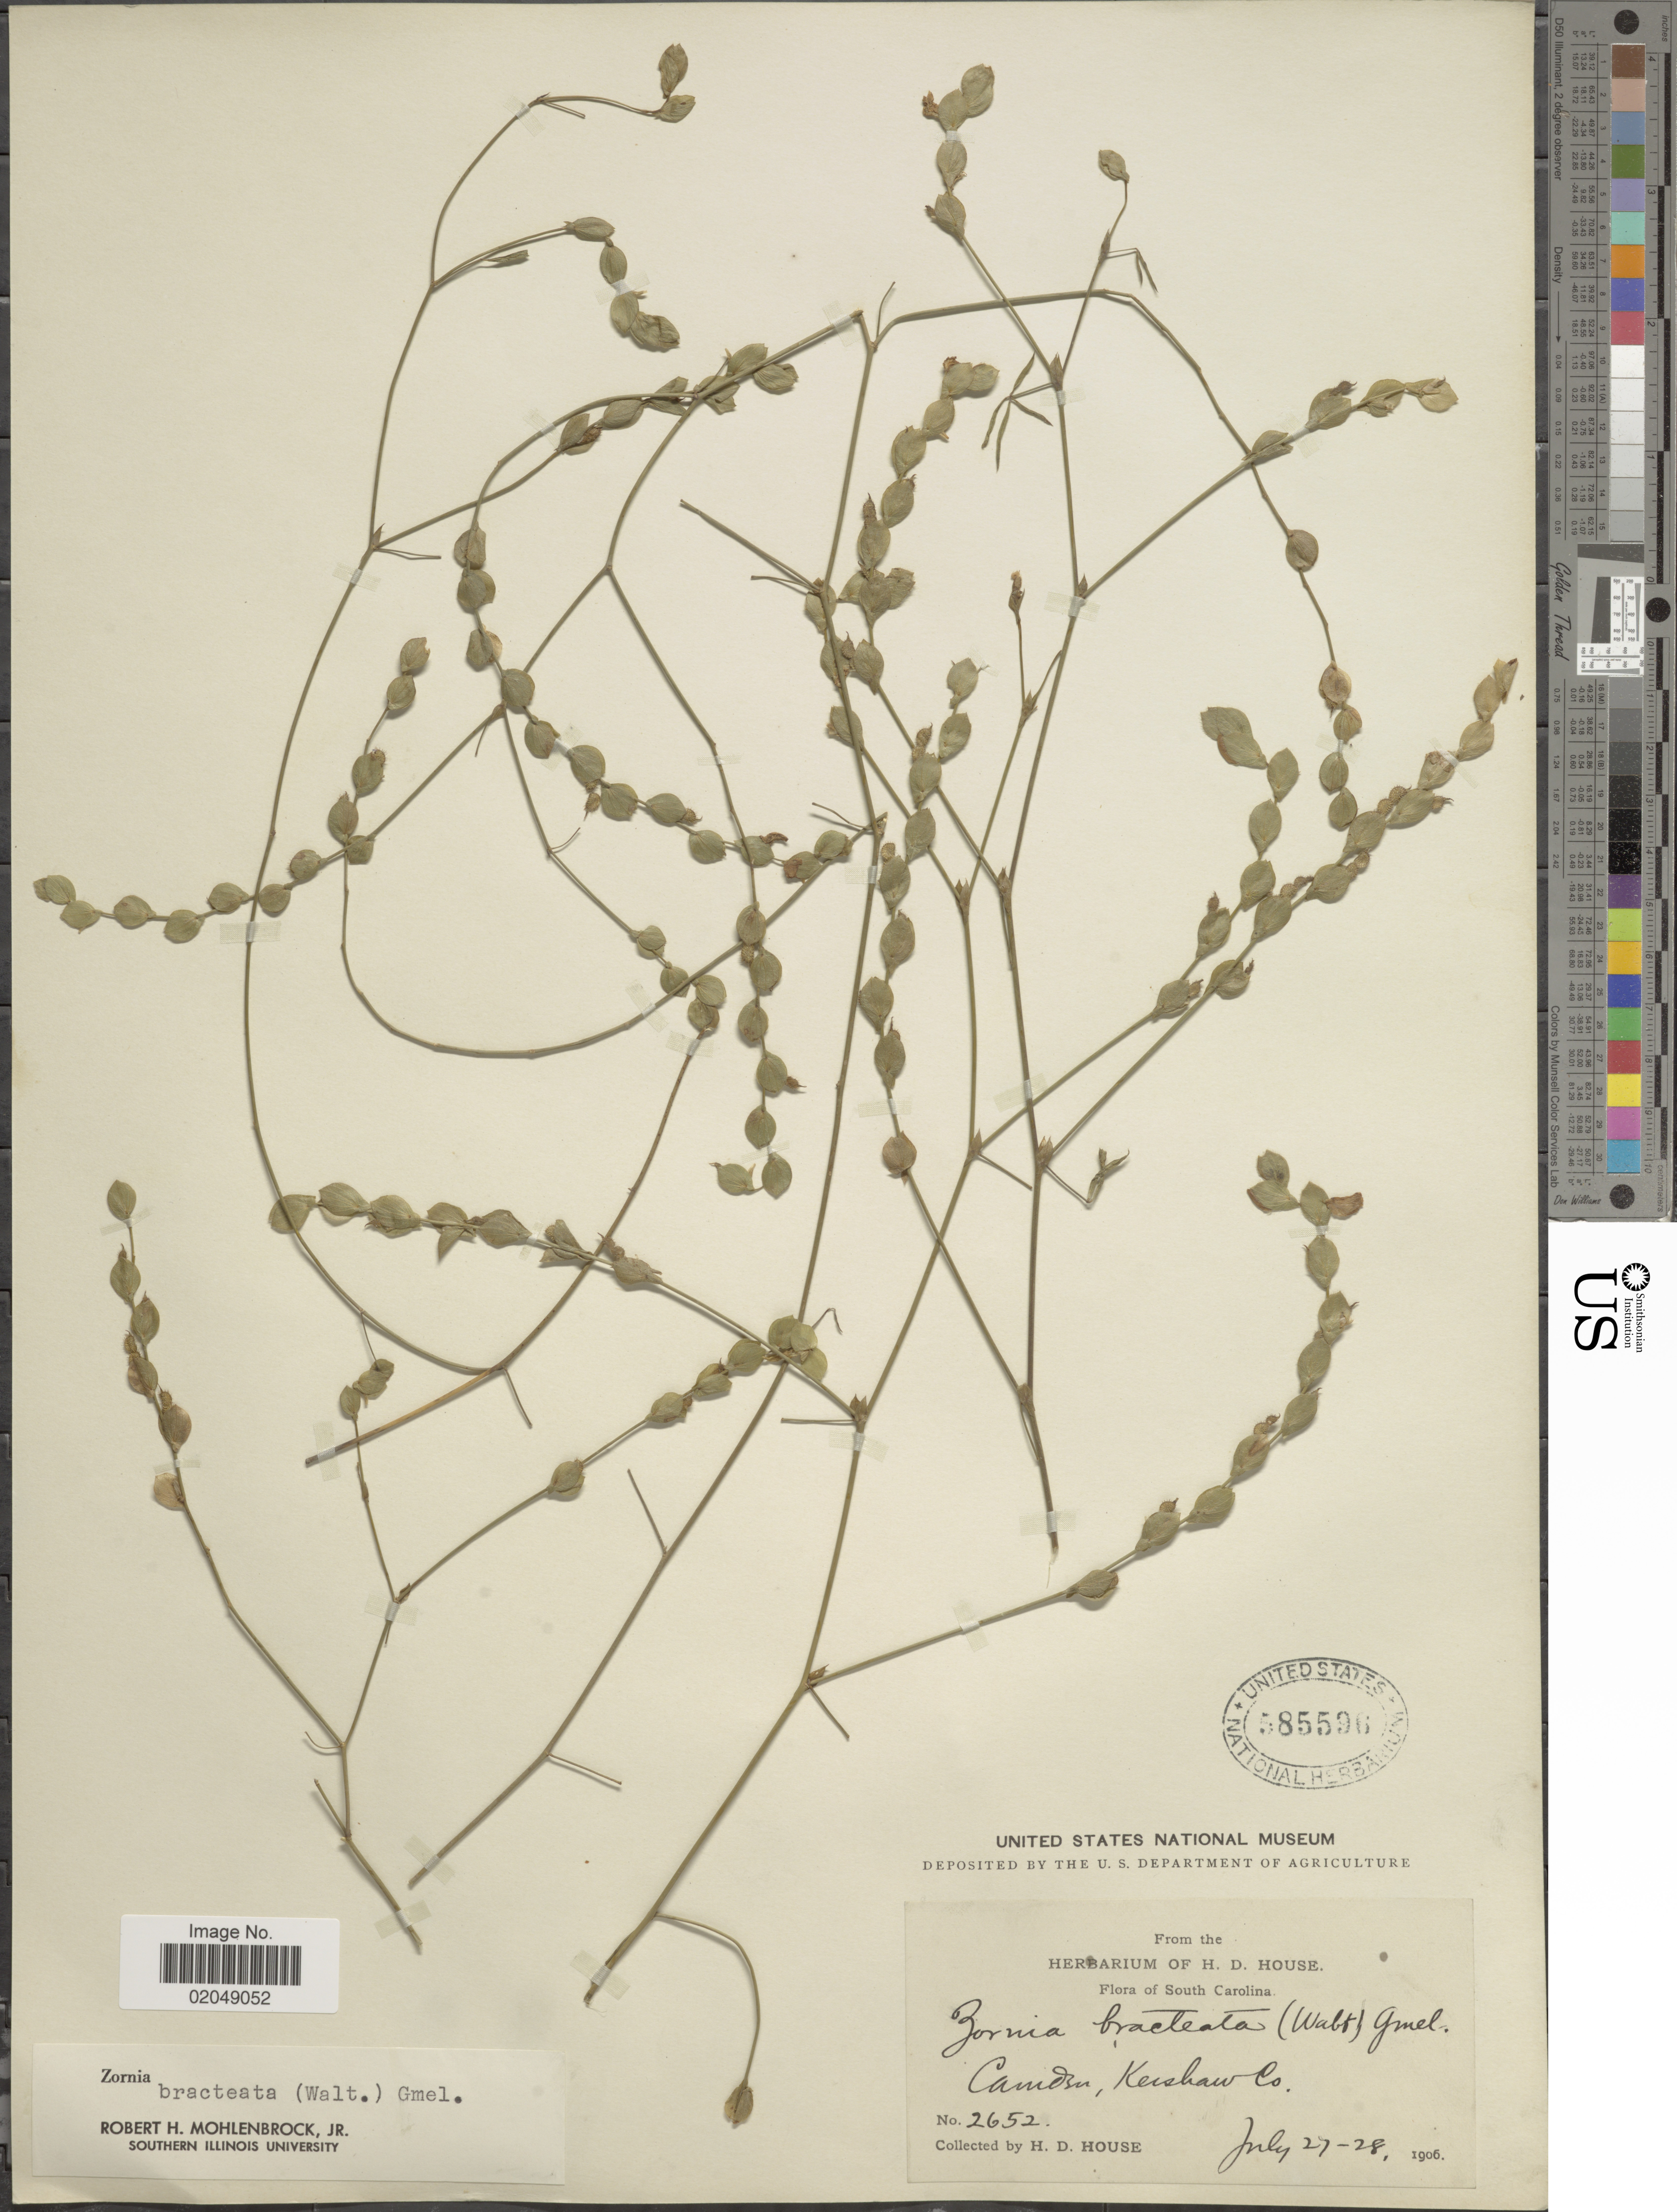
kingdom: Plantae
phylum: Tracheophyta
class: Magnoliopsida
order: Fabales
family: Fabaceae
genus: Zornia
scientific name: Zornia bracteata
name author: J.F. Gmel.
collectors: H. D. House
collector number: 2652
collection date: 1906-07-27/1906-07-28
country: United States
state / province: South Carolina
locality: Camden, Kenshaw Co.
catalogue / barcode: US 585596